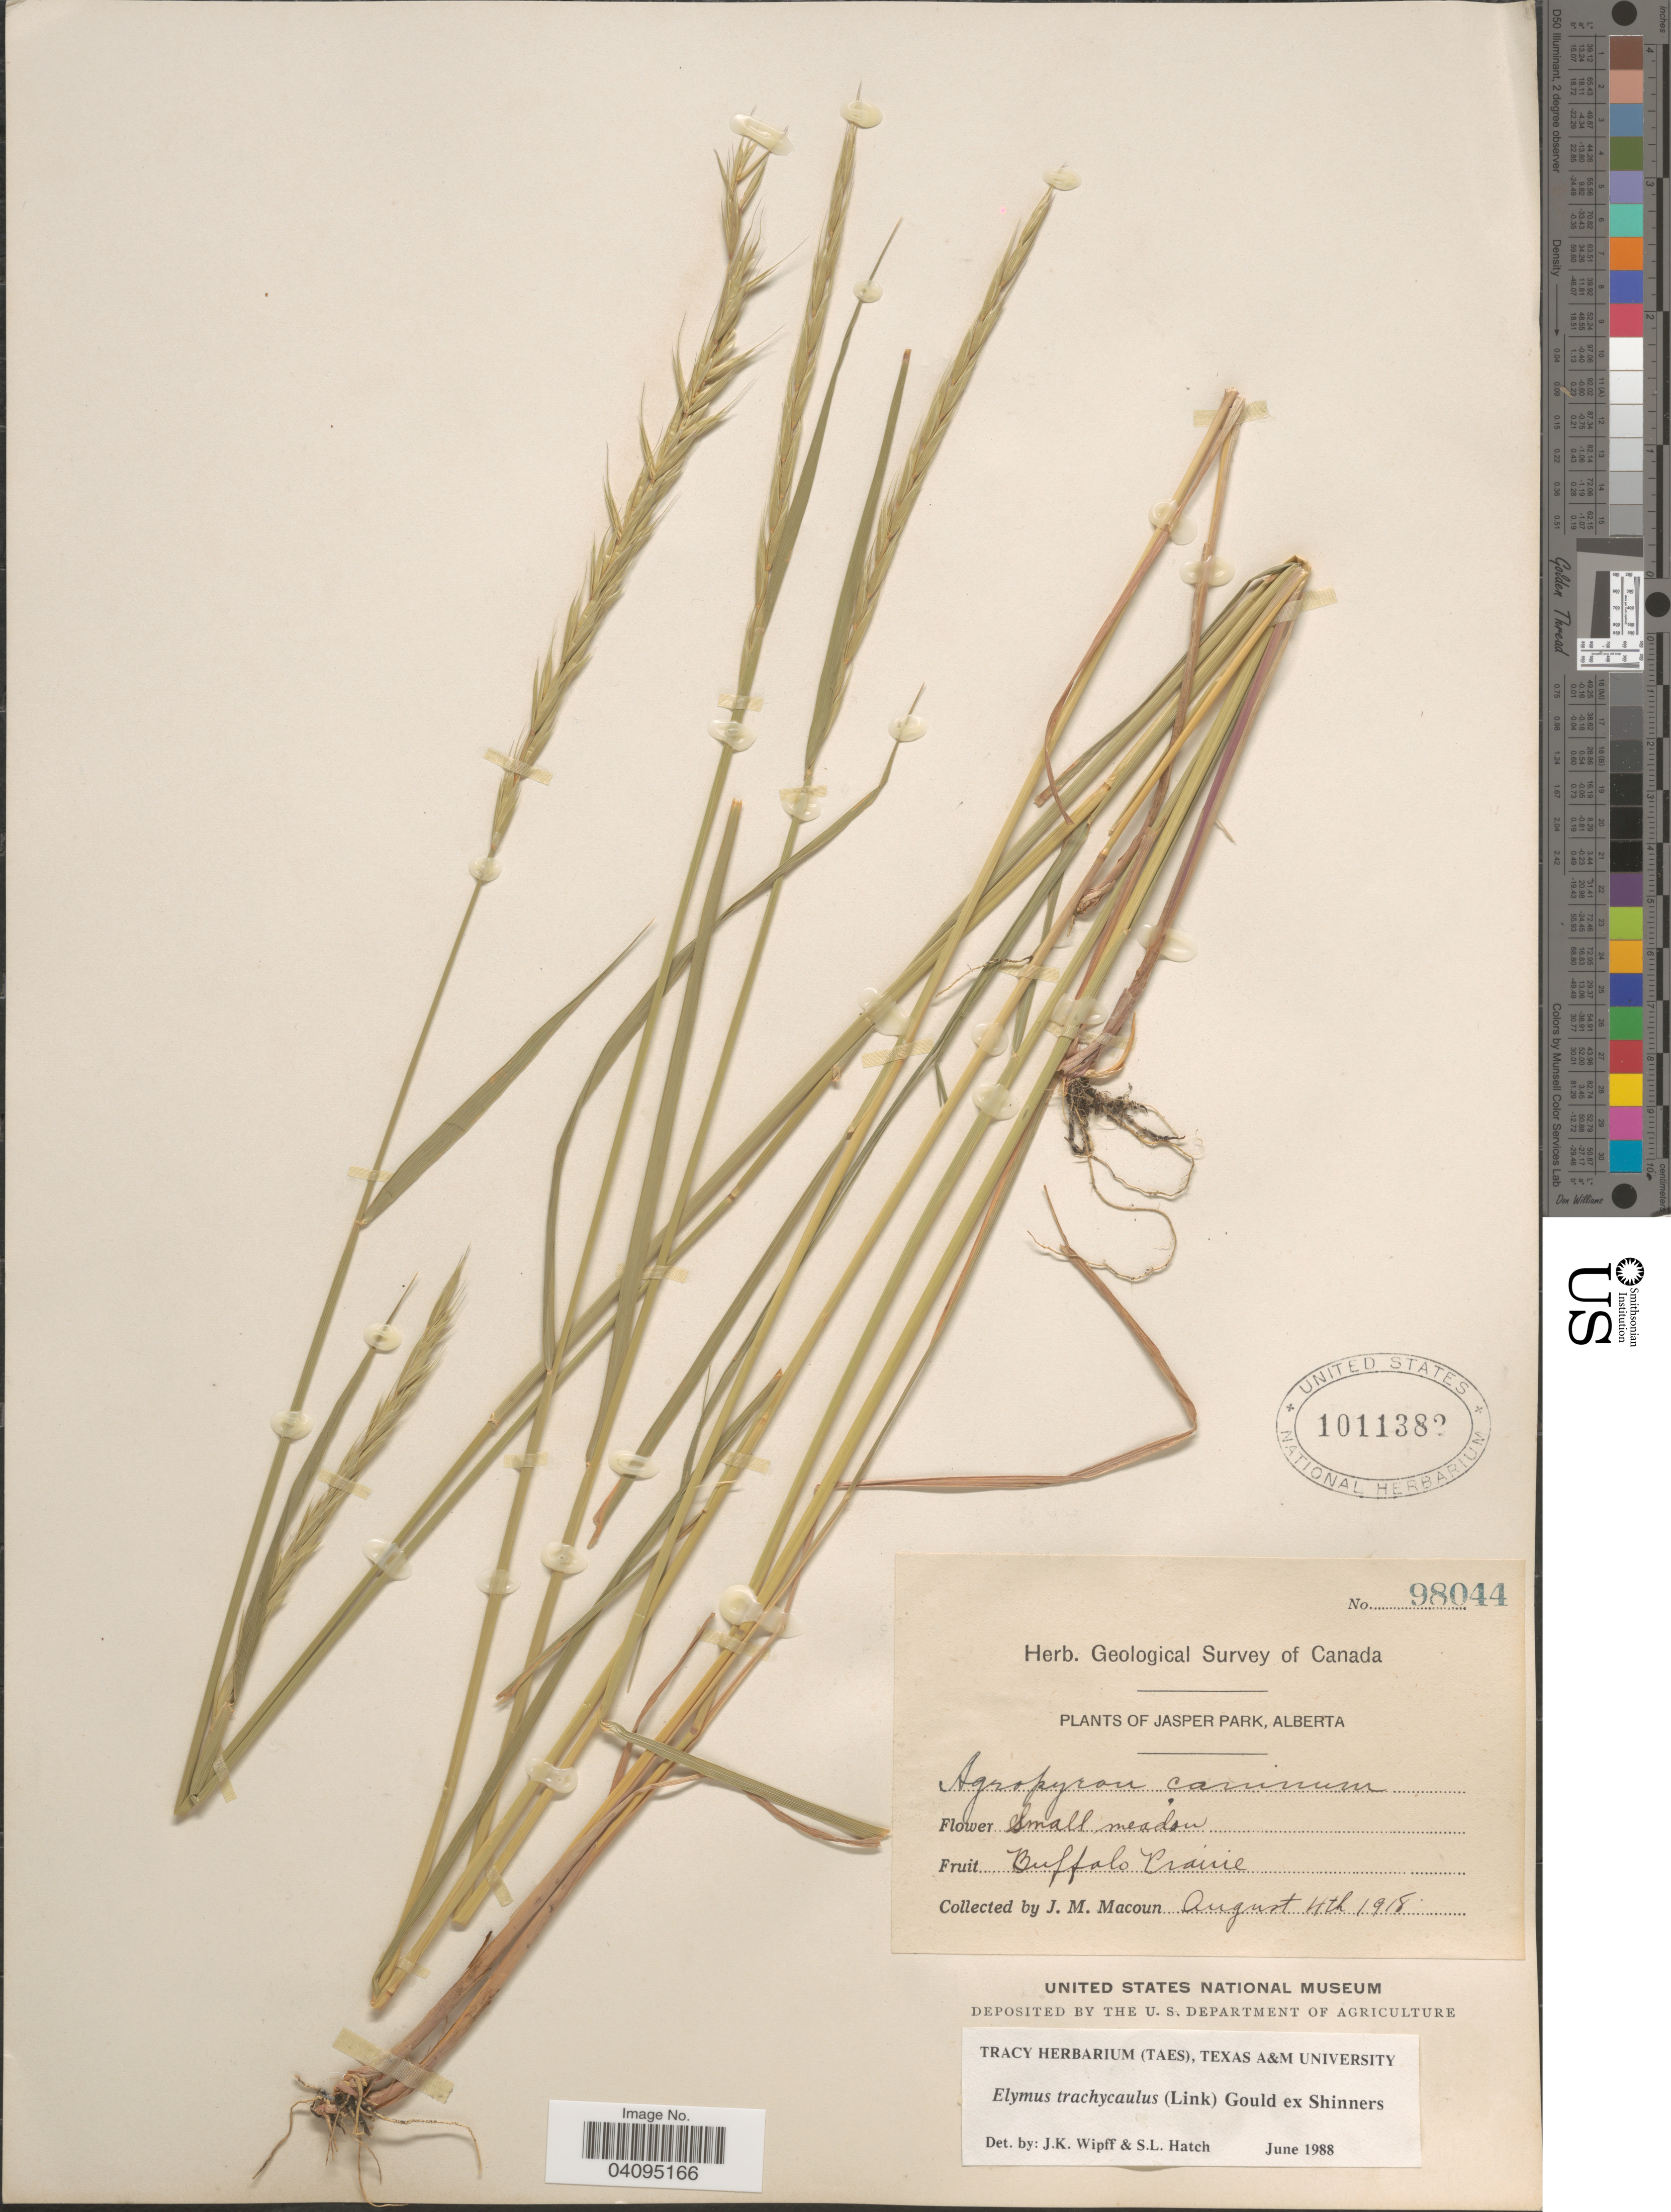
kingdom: Plantae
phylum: Tracheophyta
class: Liliopsida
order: Poales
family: Poaceae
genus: Elymus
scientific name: Elymus trachycaulus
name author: (Link) Gould ex Shinners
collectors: J. M. Macoun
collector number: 98044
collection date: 1918-08-04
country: Canada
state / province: Alberta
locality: Geological Survey of Canada. Jasper Park. Buffalo Prairie.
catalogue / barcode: US 1011382